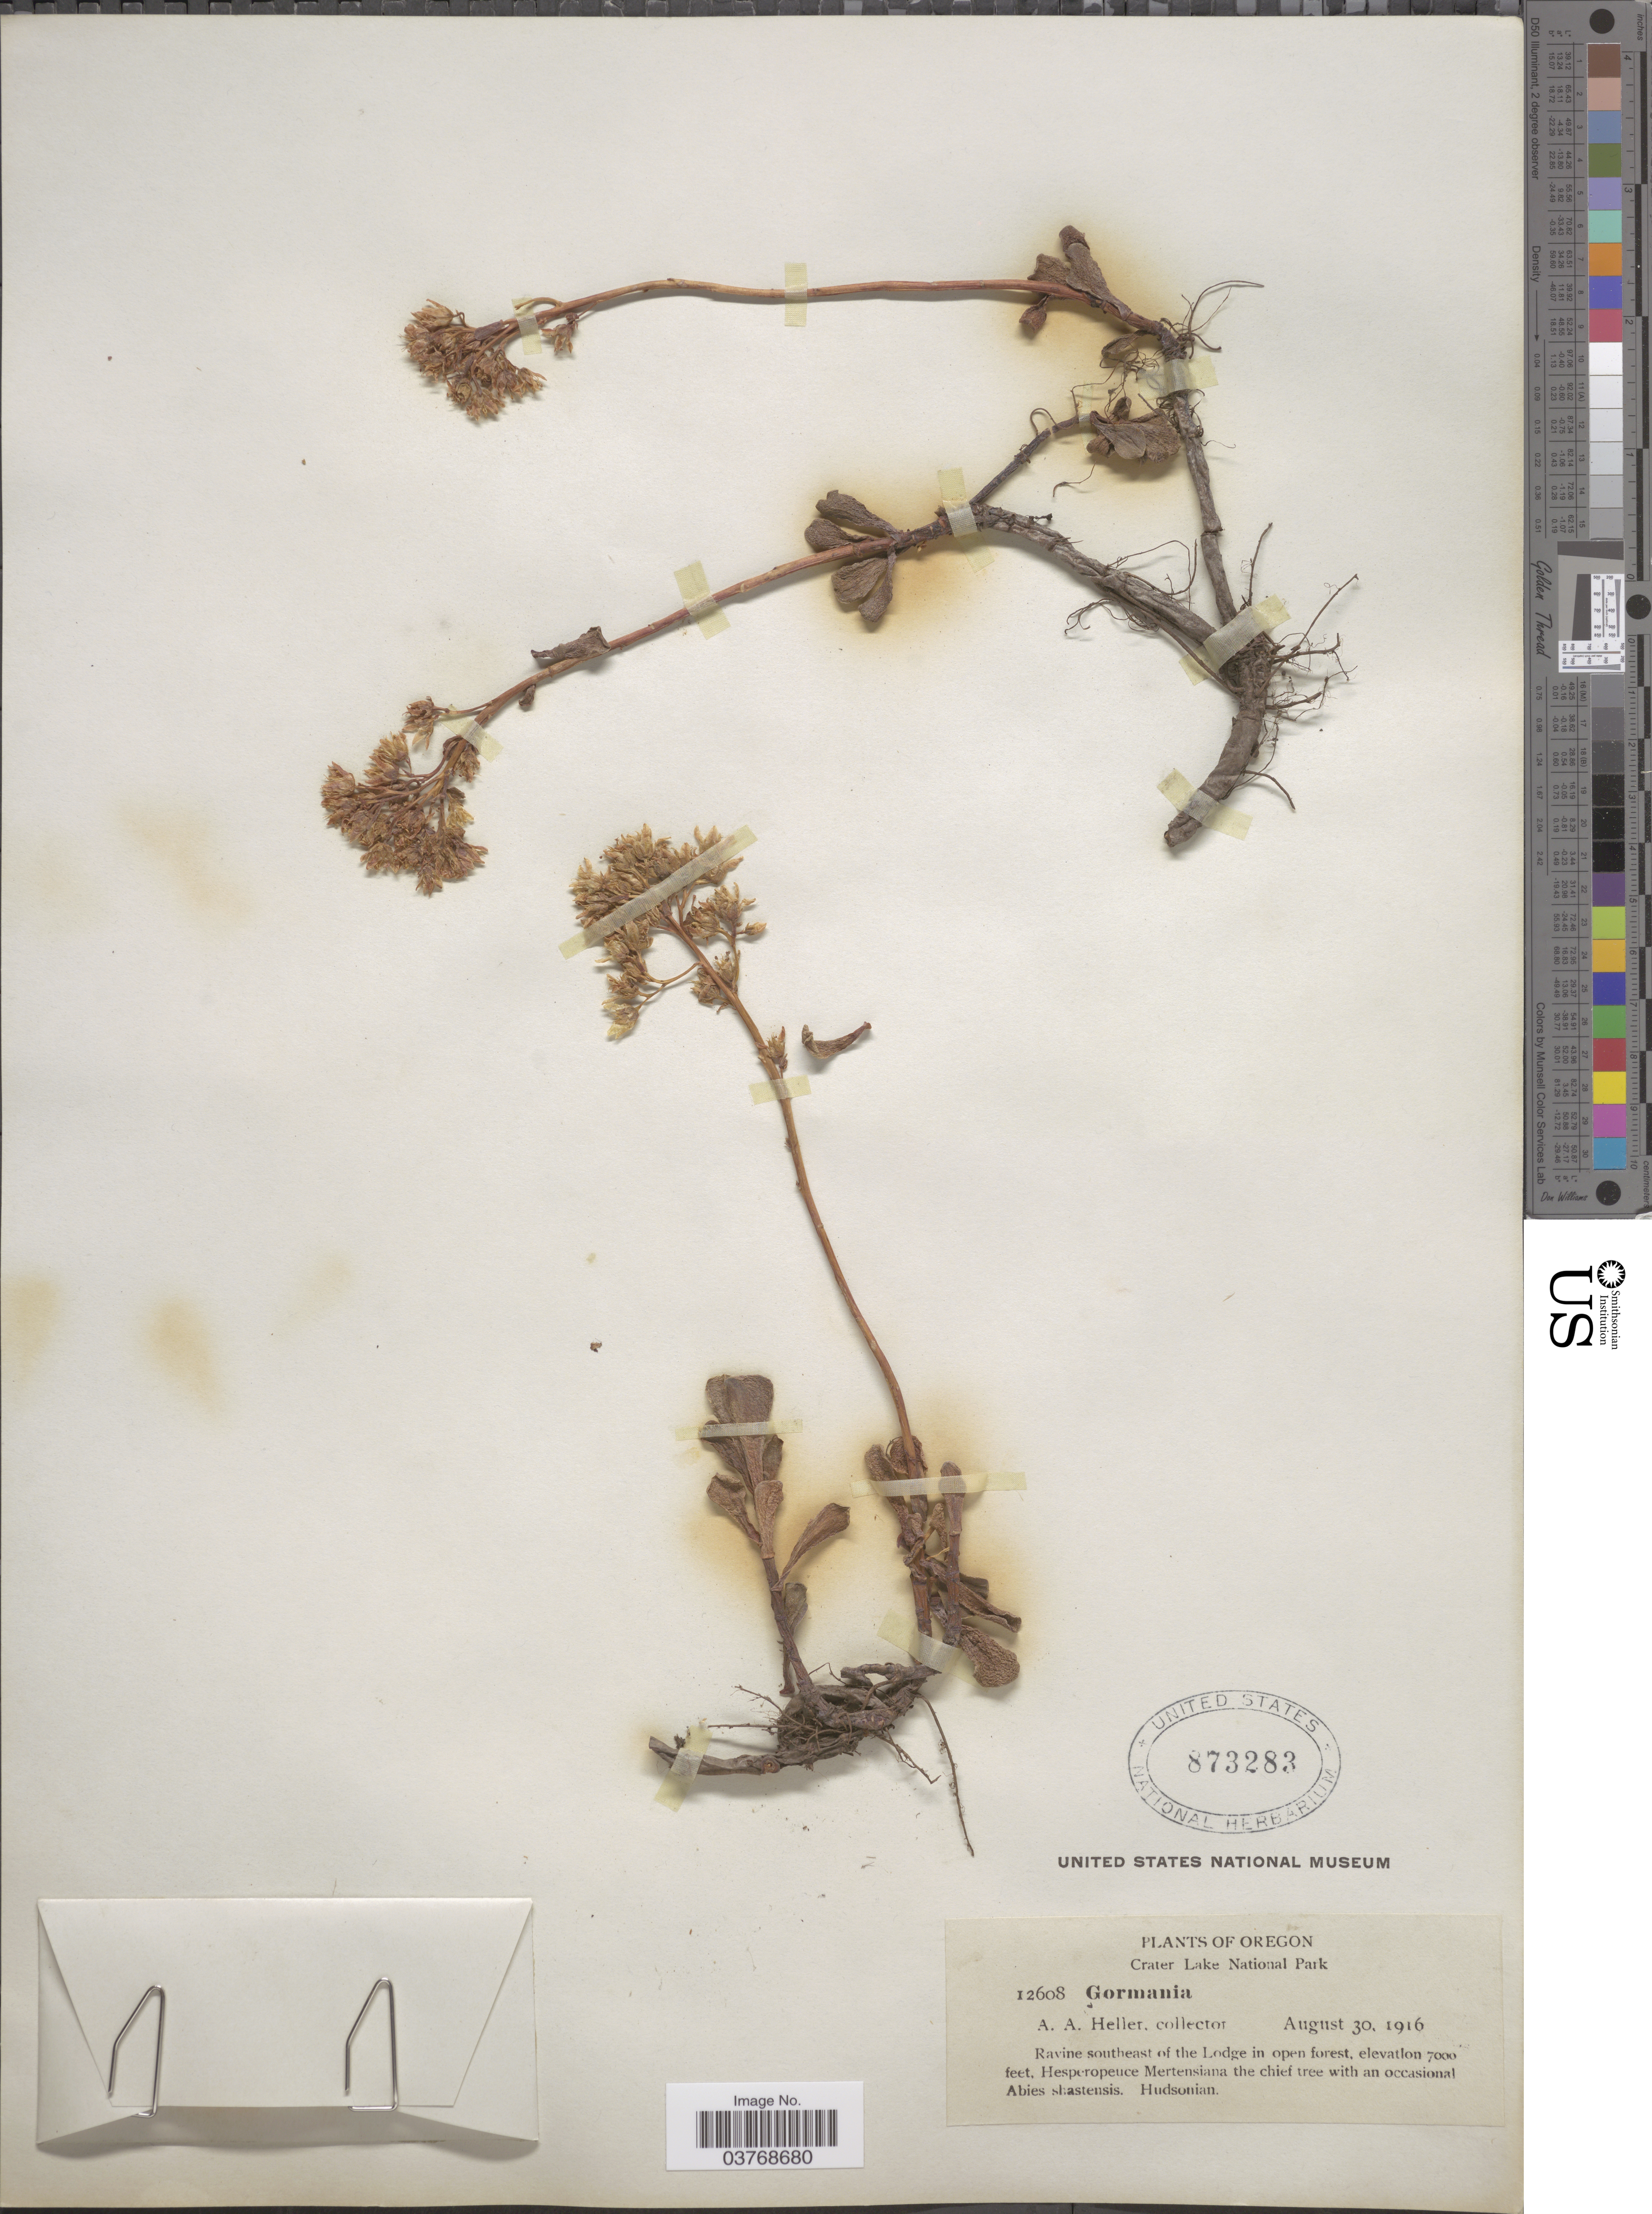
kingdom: Plantae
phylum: Tracheophyta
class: Magnoliopsida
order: Saxifragales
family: Crassulaceae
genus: Sedum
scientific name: Sedum oregonense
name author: (S. Watson) M. Peck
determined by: Zika, P. F., (WTU)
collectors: A. A. Heller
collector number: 12608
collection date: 1916-08-30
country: United States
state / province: Oregon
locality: Crater Lake National Park. Ravine southeast of the Lodge in open forest.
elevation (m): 2134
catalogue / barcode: US 873283